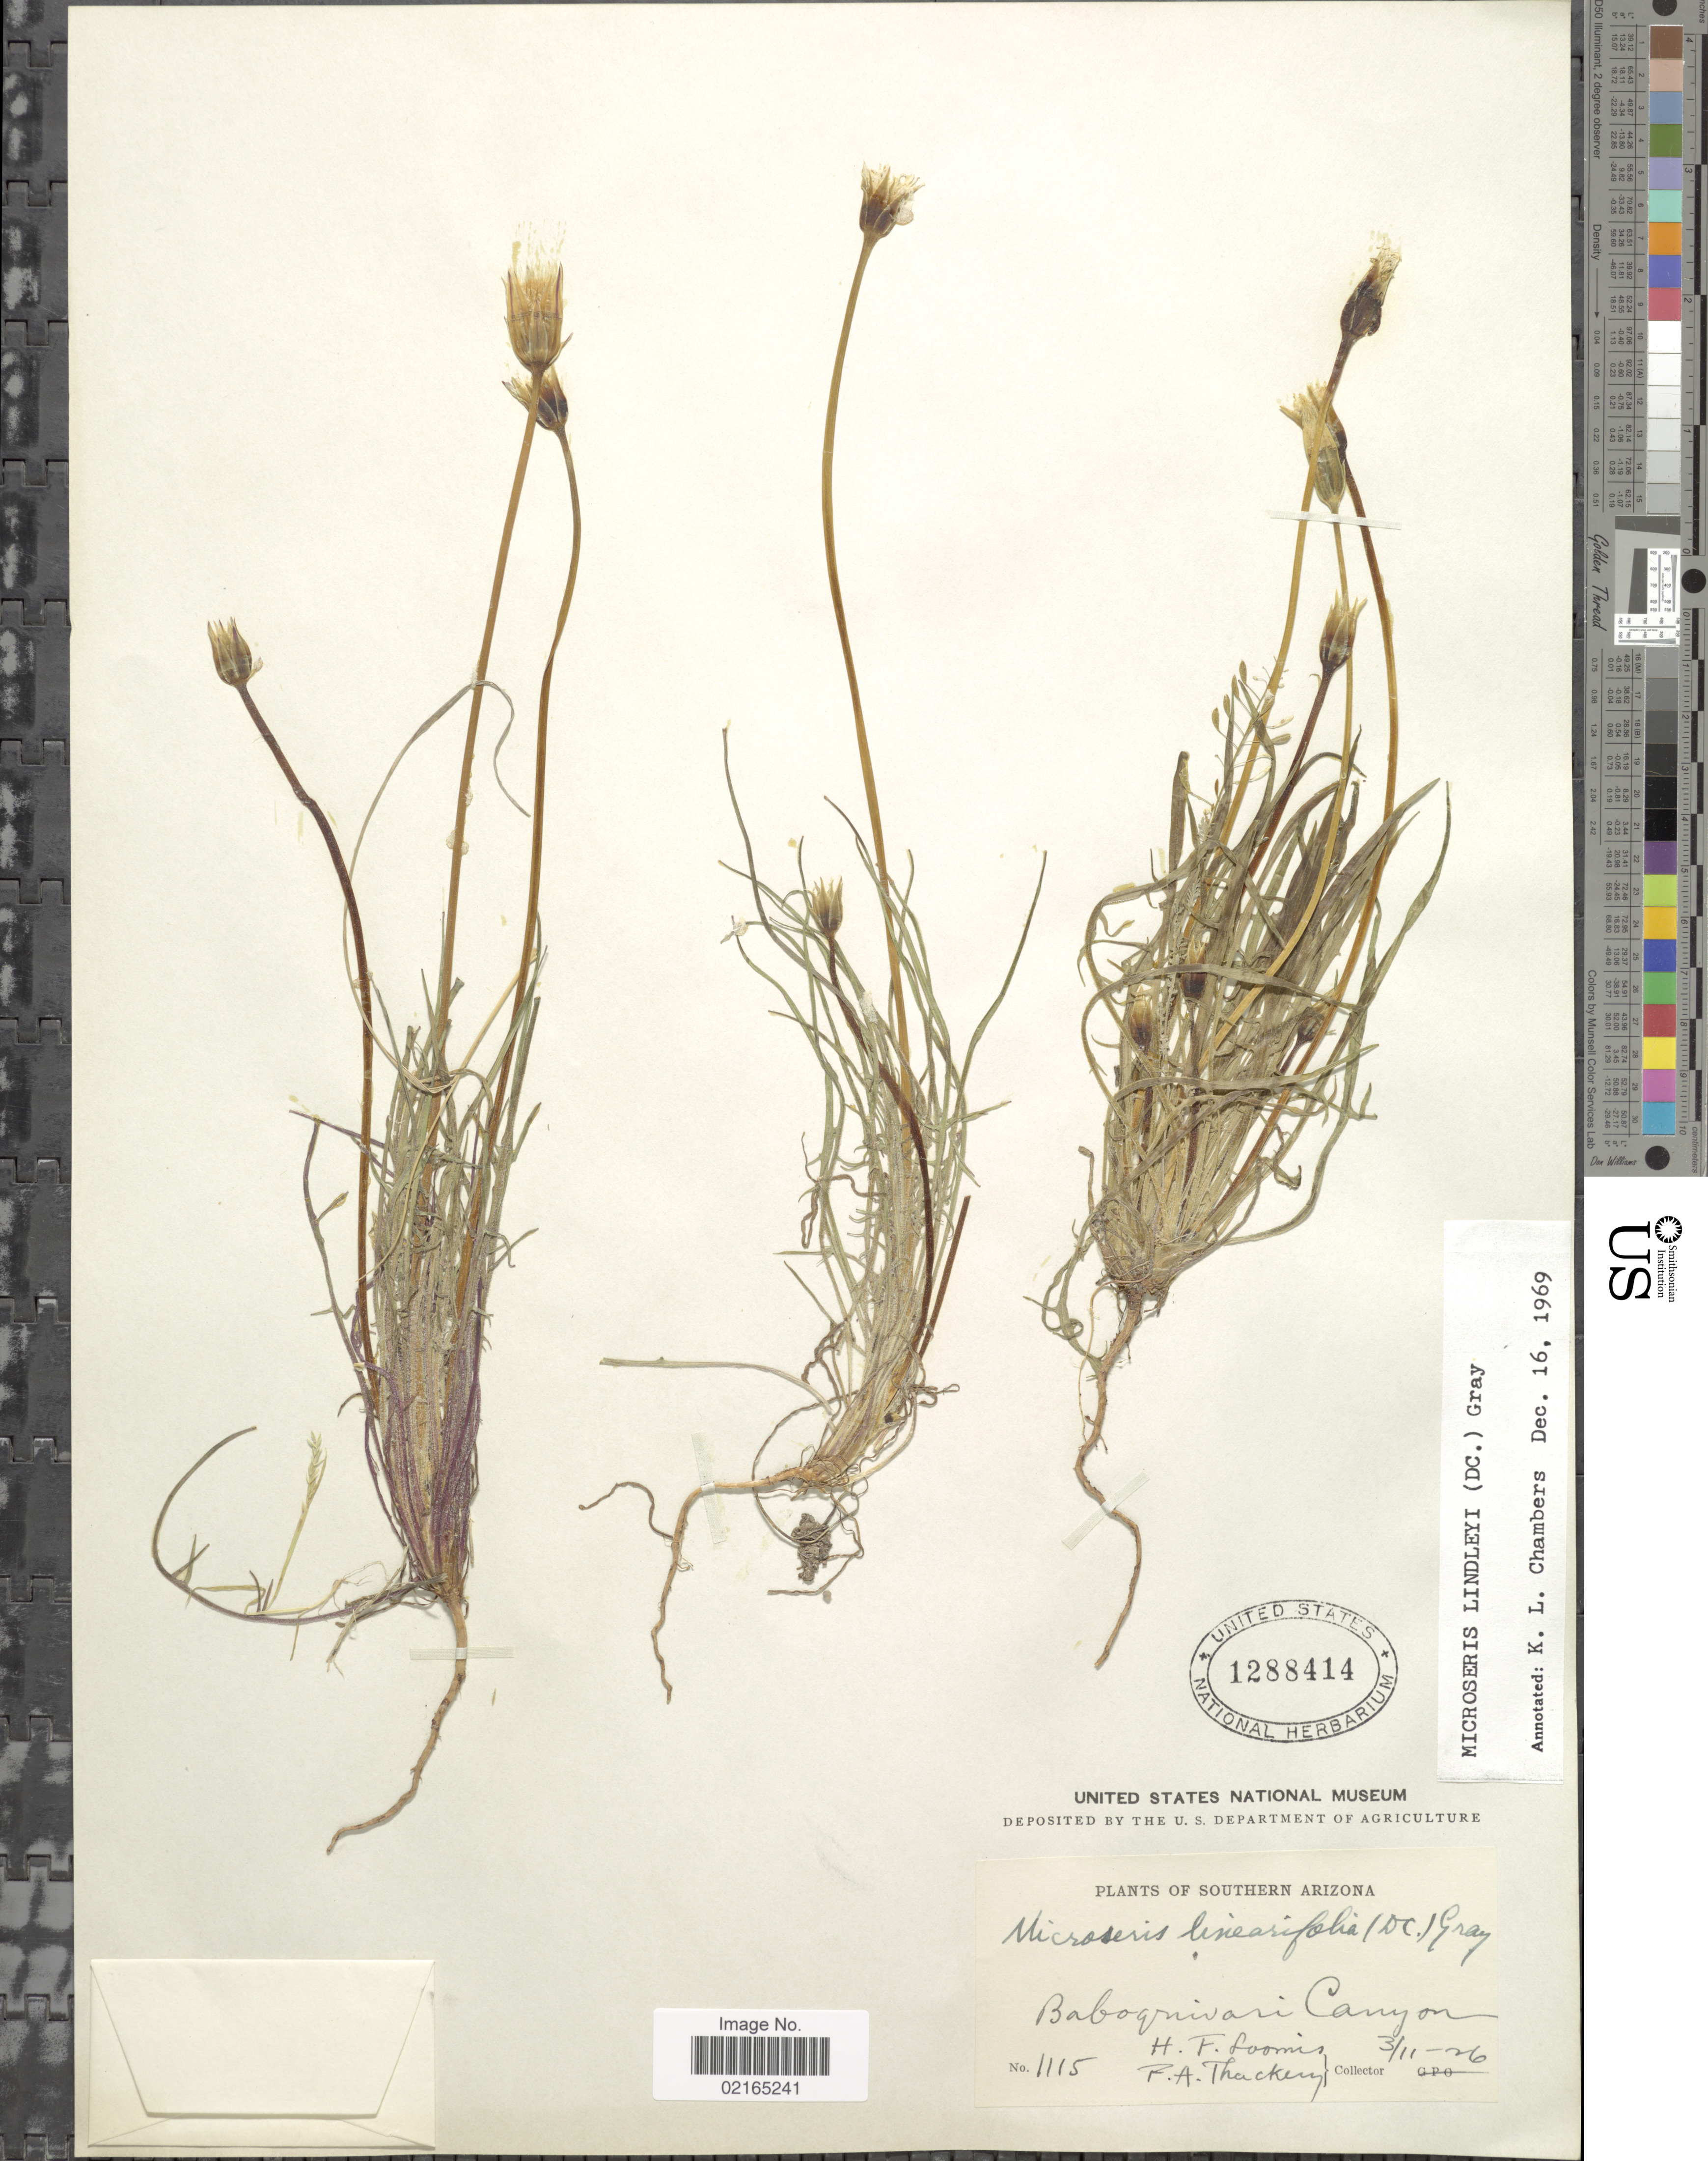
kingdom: Plantae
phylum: Tracheophyta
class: Magnoliopsida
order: Asterales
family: Asteraceae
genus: Uropappus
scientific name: Uropappus lindleyi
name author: (DC.) Nutt.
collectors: H. F. Loomis & F. Thackery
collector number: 1115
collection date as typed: Transcribed d/m/y: 11/3/26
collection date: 1926-03-11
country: United States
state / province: Arizona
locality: Southern Arizona, Baboquivari Canyon.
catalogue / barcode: US 1288414